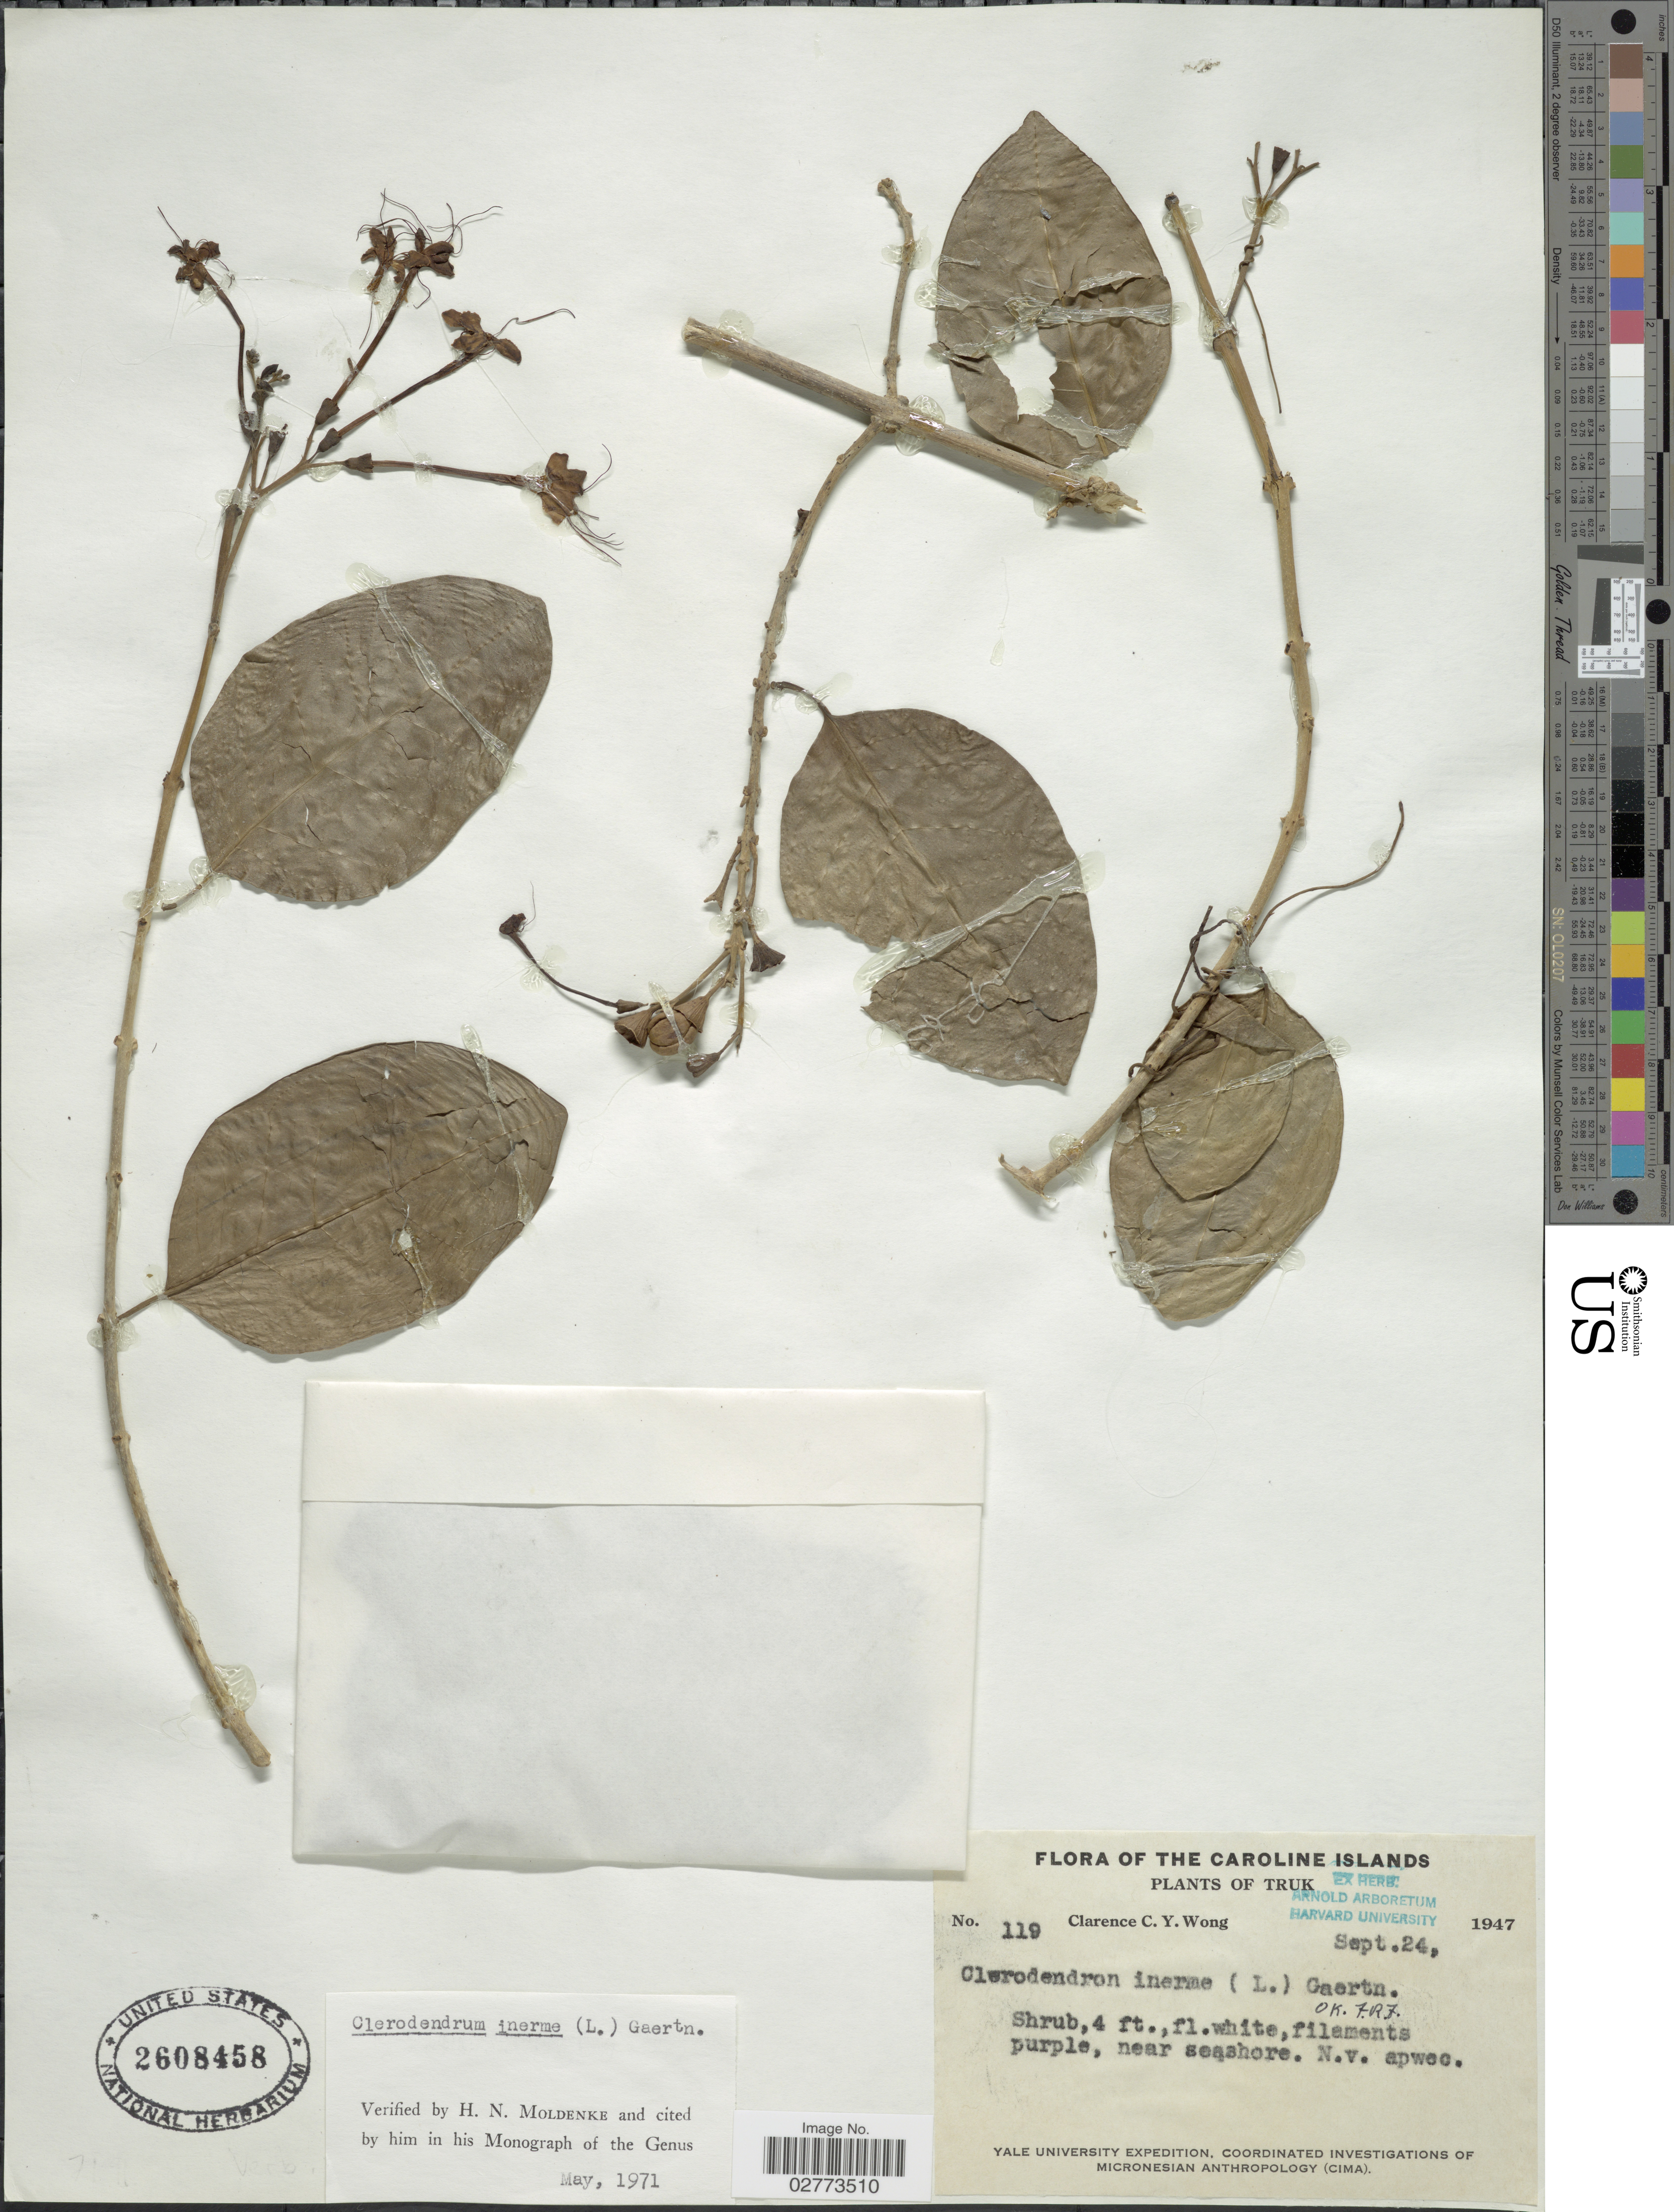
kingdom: Plantae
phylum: Tracheophyta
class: Magnoliopsida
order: Lamiales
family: Lamiaceae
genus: Clerodendrum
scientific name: Clerodendrum inerme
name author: (L.) Gaertn.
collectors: C. Wong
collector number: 119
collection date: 1947-09-24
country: Micronesia, Federated States of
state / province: Truk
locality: Caroline Islands.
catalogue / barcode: US 2608458